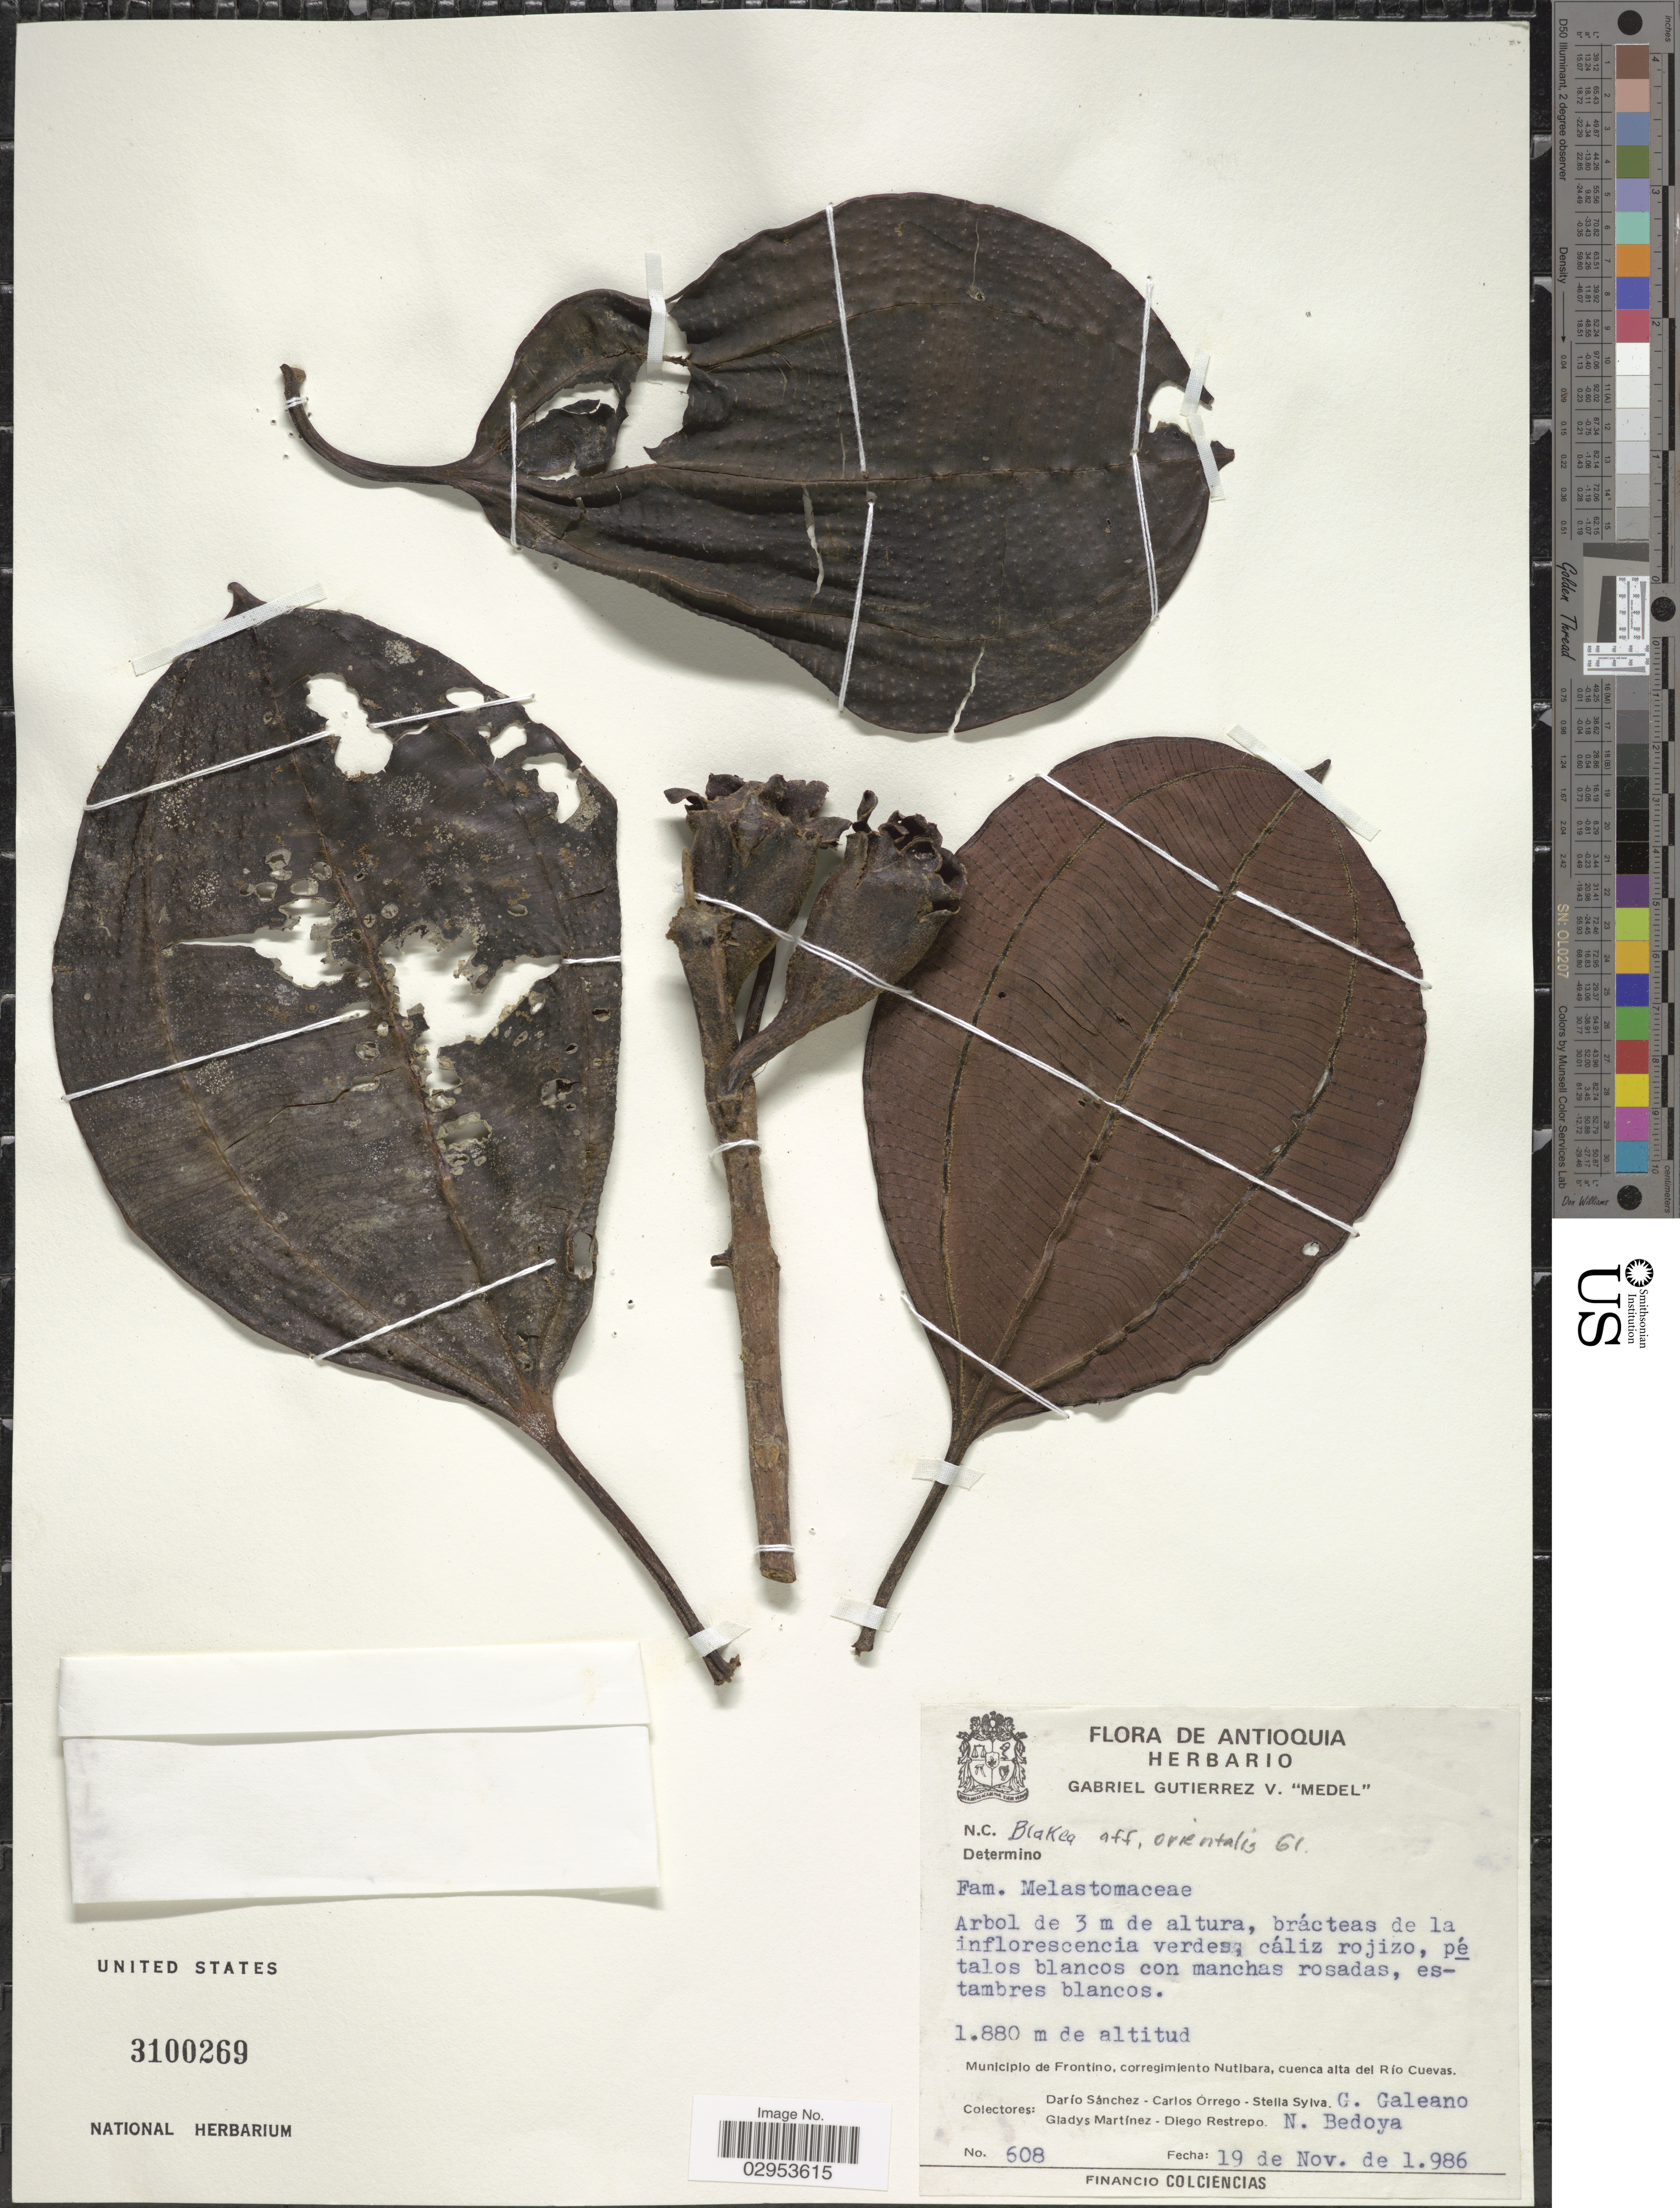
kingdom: Plantae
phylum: Tracheophyta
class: Magnoliopsida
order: Myrtales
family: Melastomataceae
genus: Blakea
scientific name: Blakea sp.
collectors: D. Sánchez, C. Orrego, S. Sylva, G. A. Galeano & et al.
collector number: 608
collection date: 1986-11-19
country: Colombia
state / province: Antioquia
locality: Municipio de Frontino, corregimiento Nutibara, cuenca alta del Río Cuevas.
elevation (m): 1880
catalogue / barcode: US 3100269